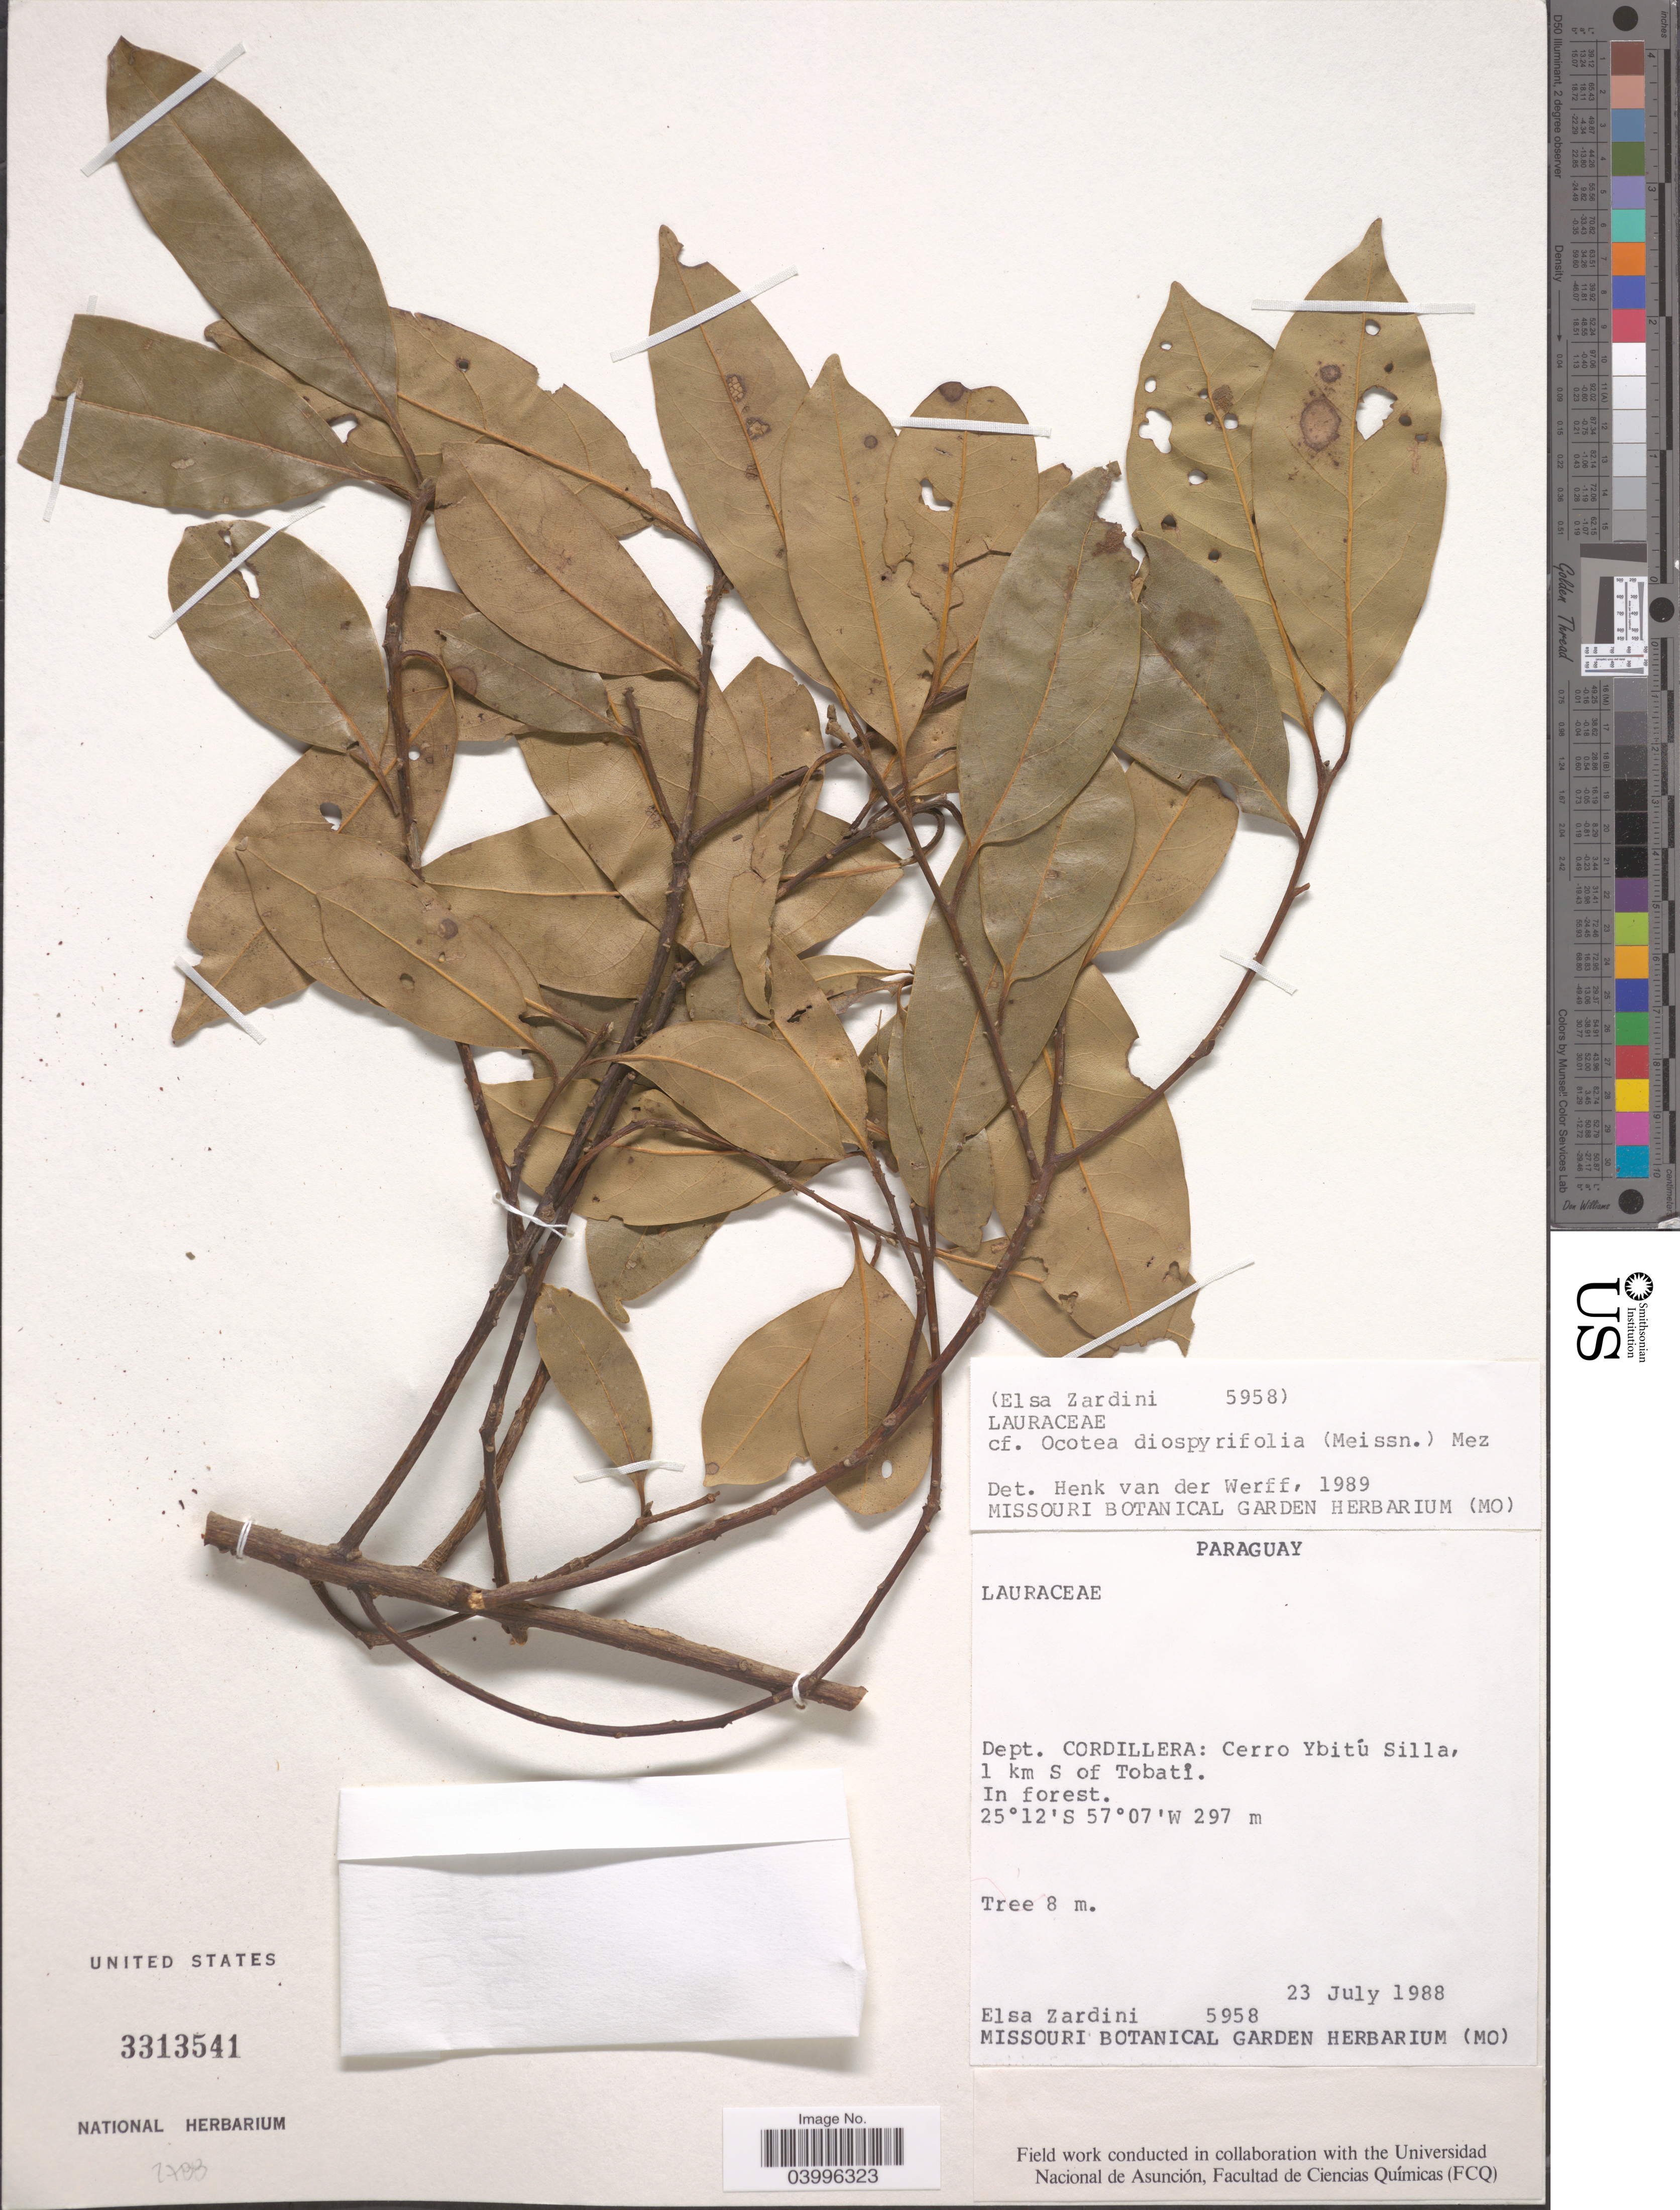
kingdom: Plantae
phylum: Tracheophyta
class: Magnoliopsida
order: Laurales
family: Lauraceae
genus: Ocotea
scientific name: Ocotea diospyrifolia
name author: (Meisn.) Mez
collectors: E. M. Zardini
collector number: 5958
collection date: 1988-07-23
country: Paraguay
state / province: Cordillera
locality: Dept. Cordillera: Cerro Ybitú Silla, 1 km S of Tobati.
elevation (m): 297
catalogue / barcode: US 3313541